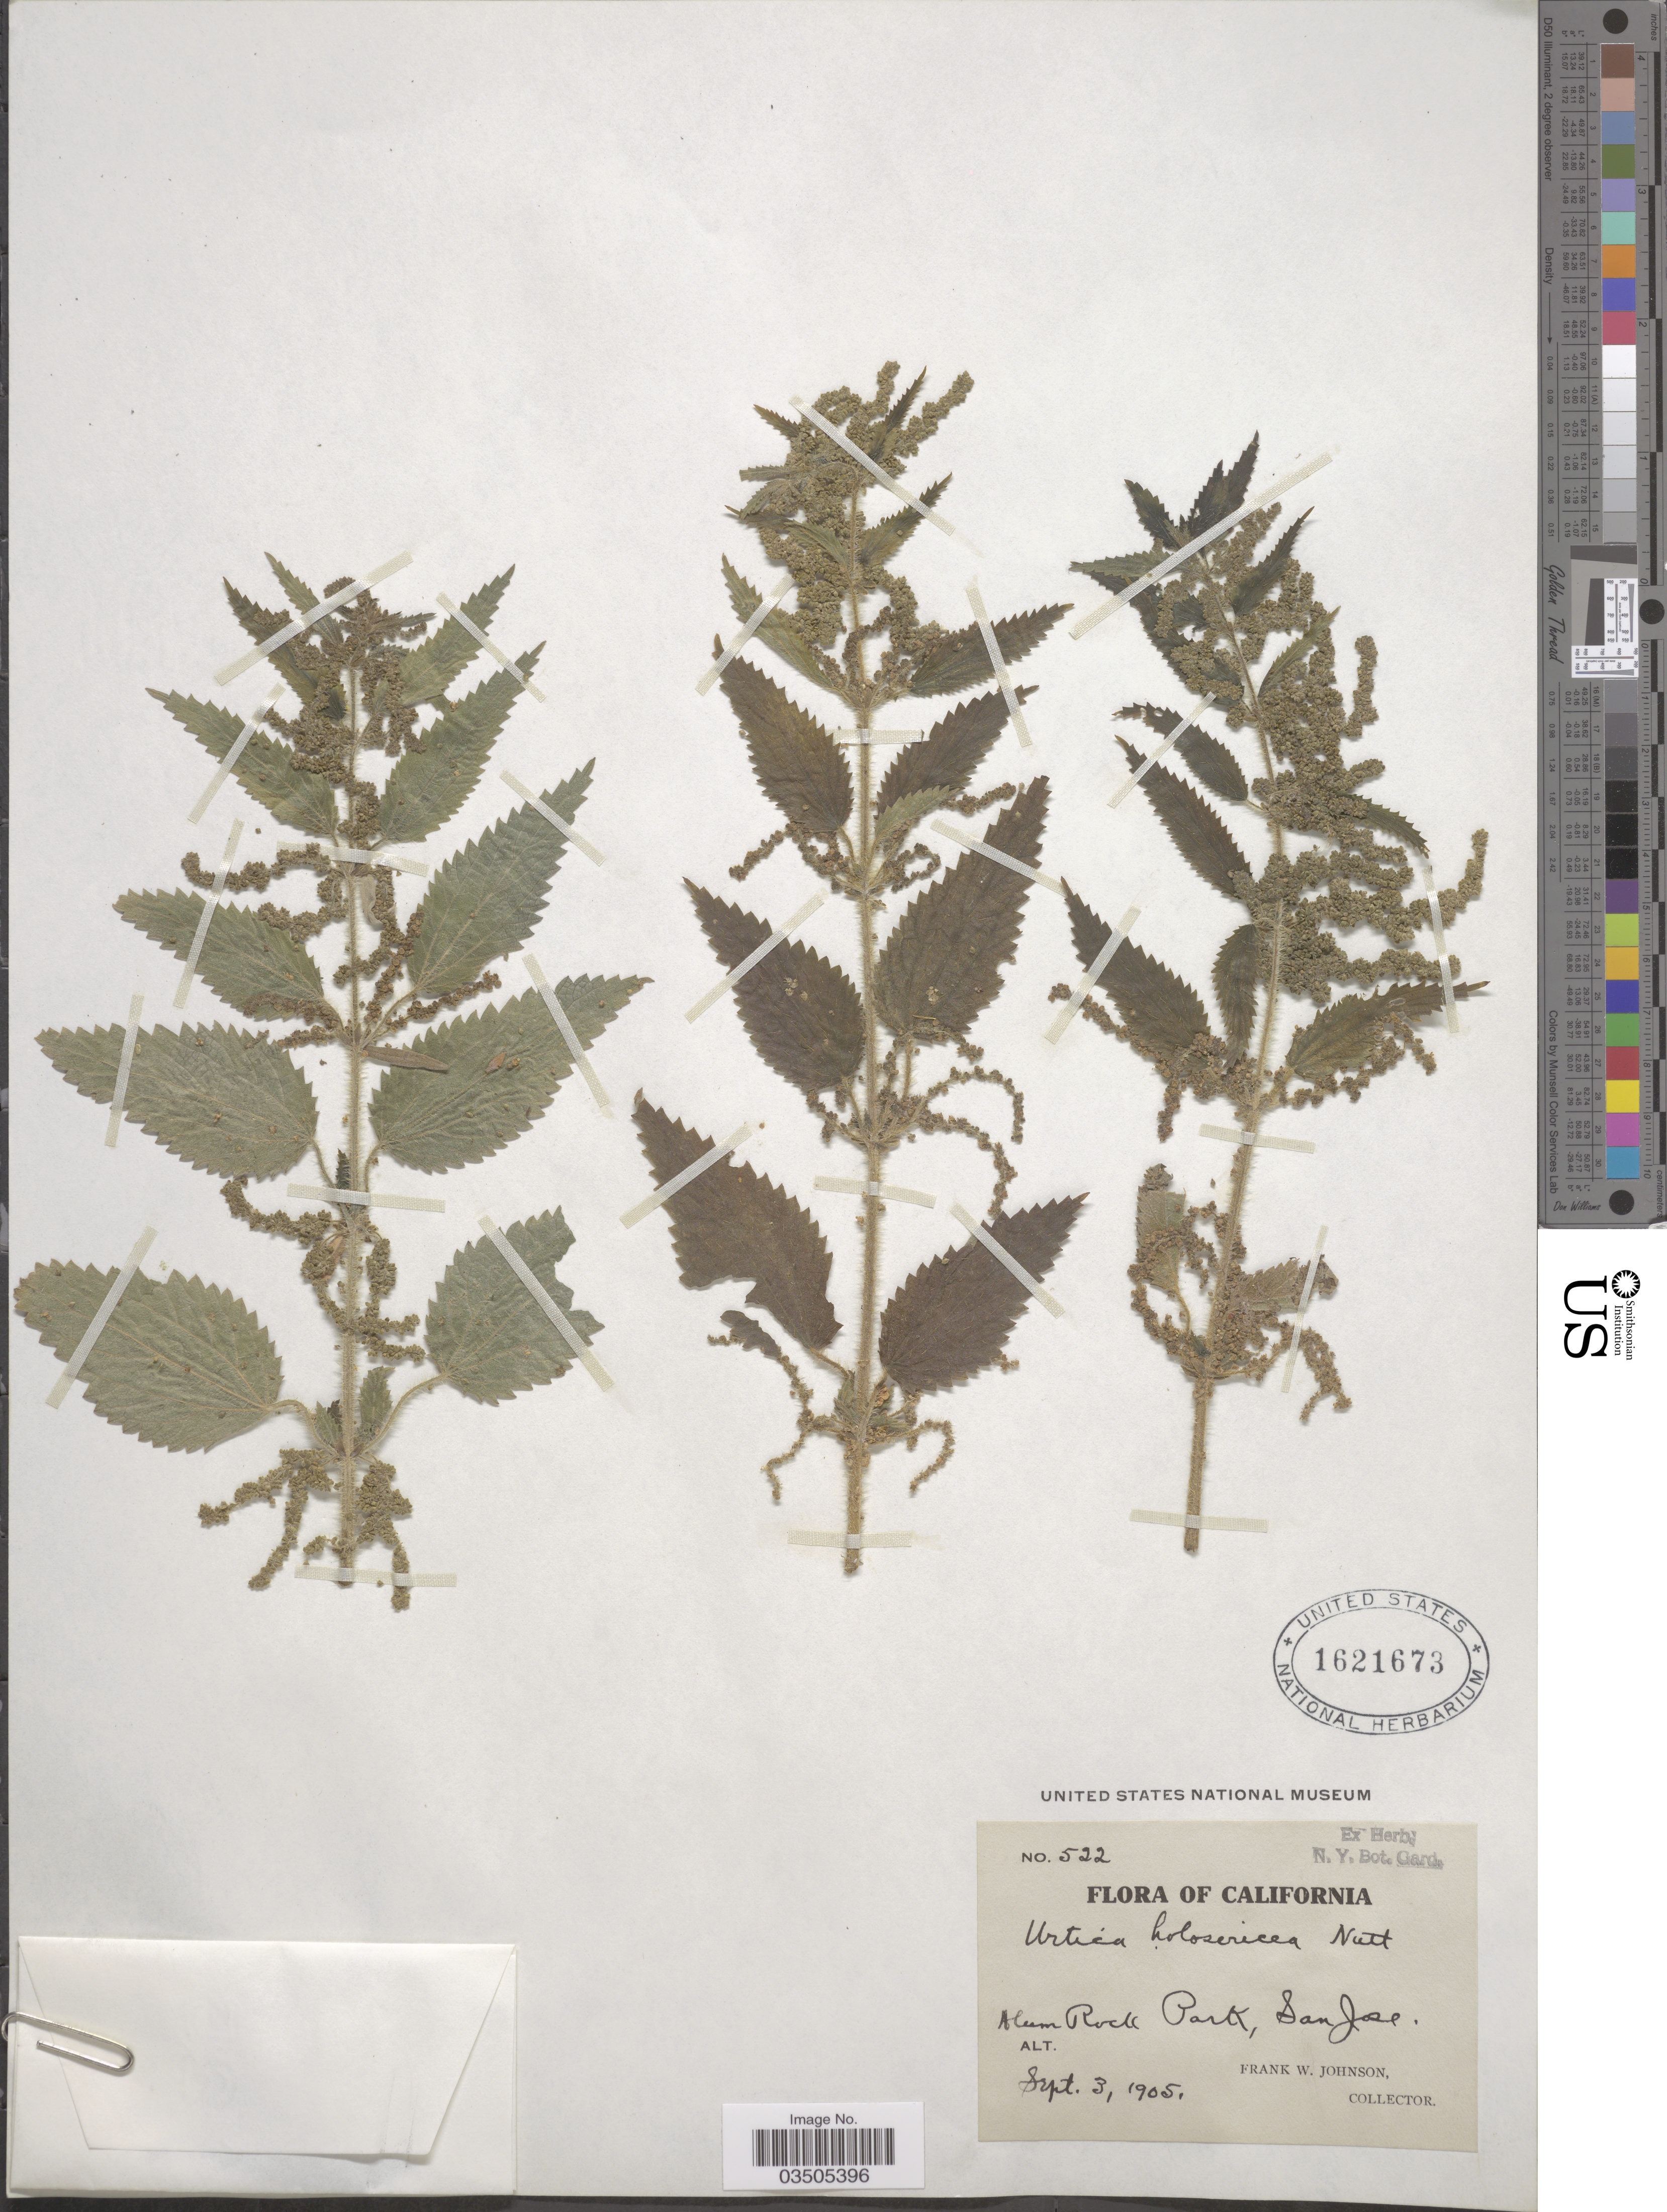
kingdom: Plantae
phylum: Tracheophyta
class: Magnoliopsida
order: Rosales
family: Urticaceae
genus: Urtica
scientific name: Urtica dioica subsp. holosericea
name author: (Nutt.) Thorne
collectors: F. W. Johnson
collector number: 522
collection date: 1905-09-03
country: United States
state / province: California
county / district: Santa Clara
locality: Alum Rock Park, San Jose.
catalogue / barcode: US 1621673